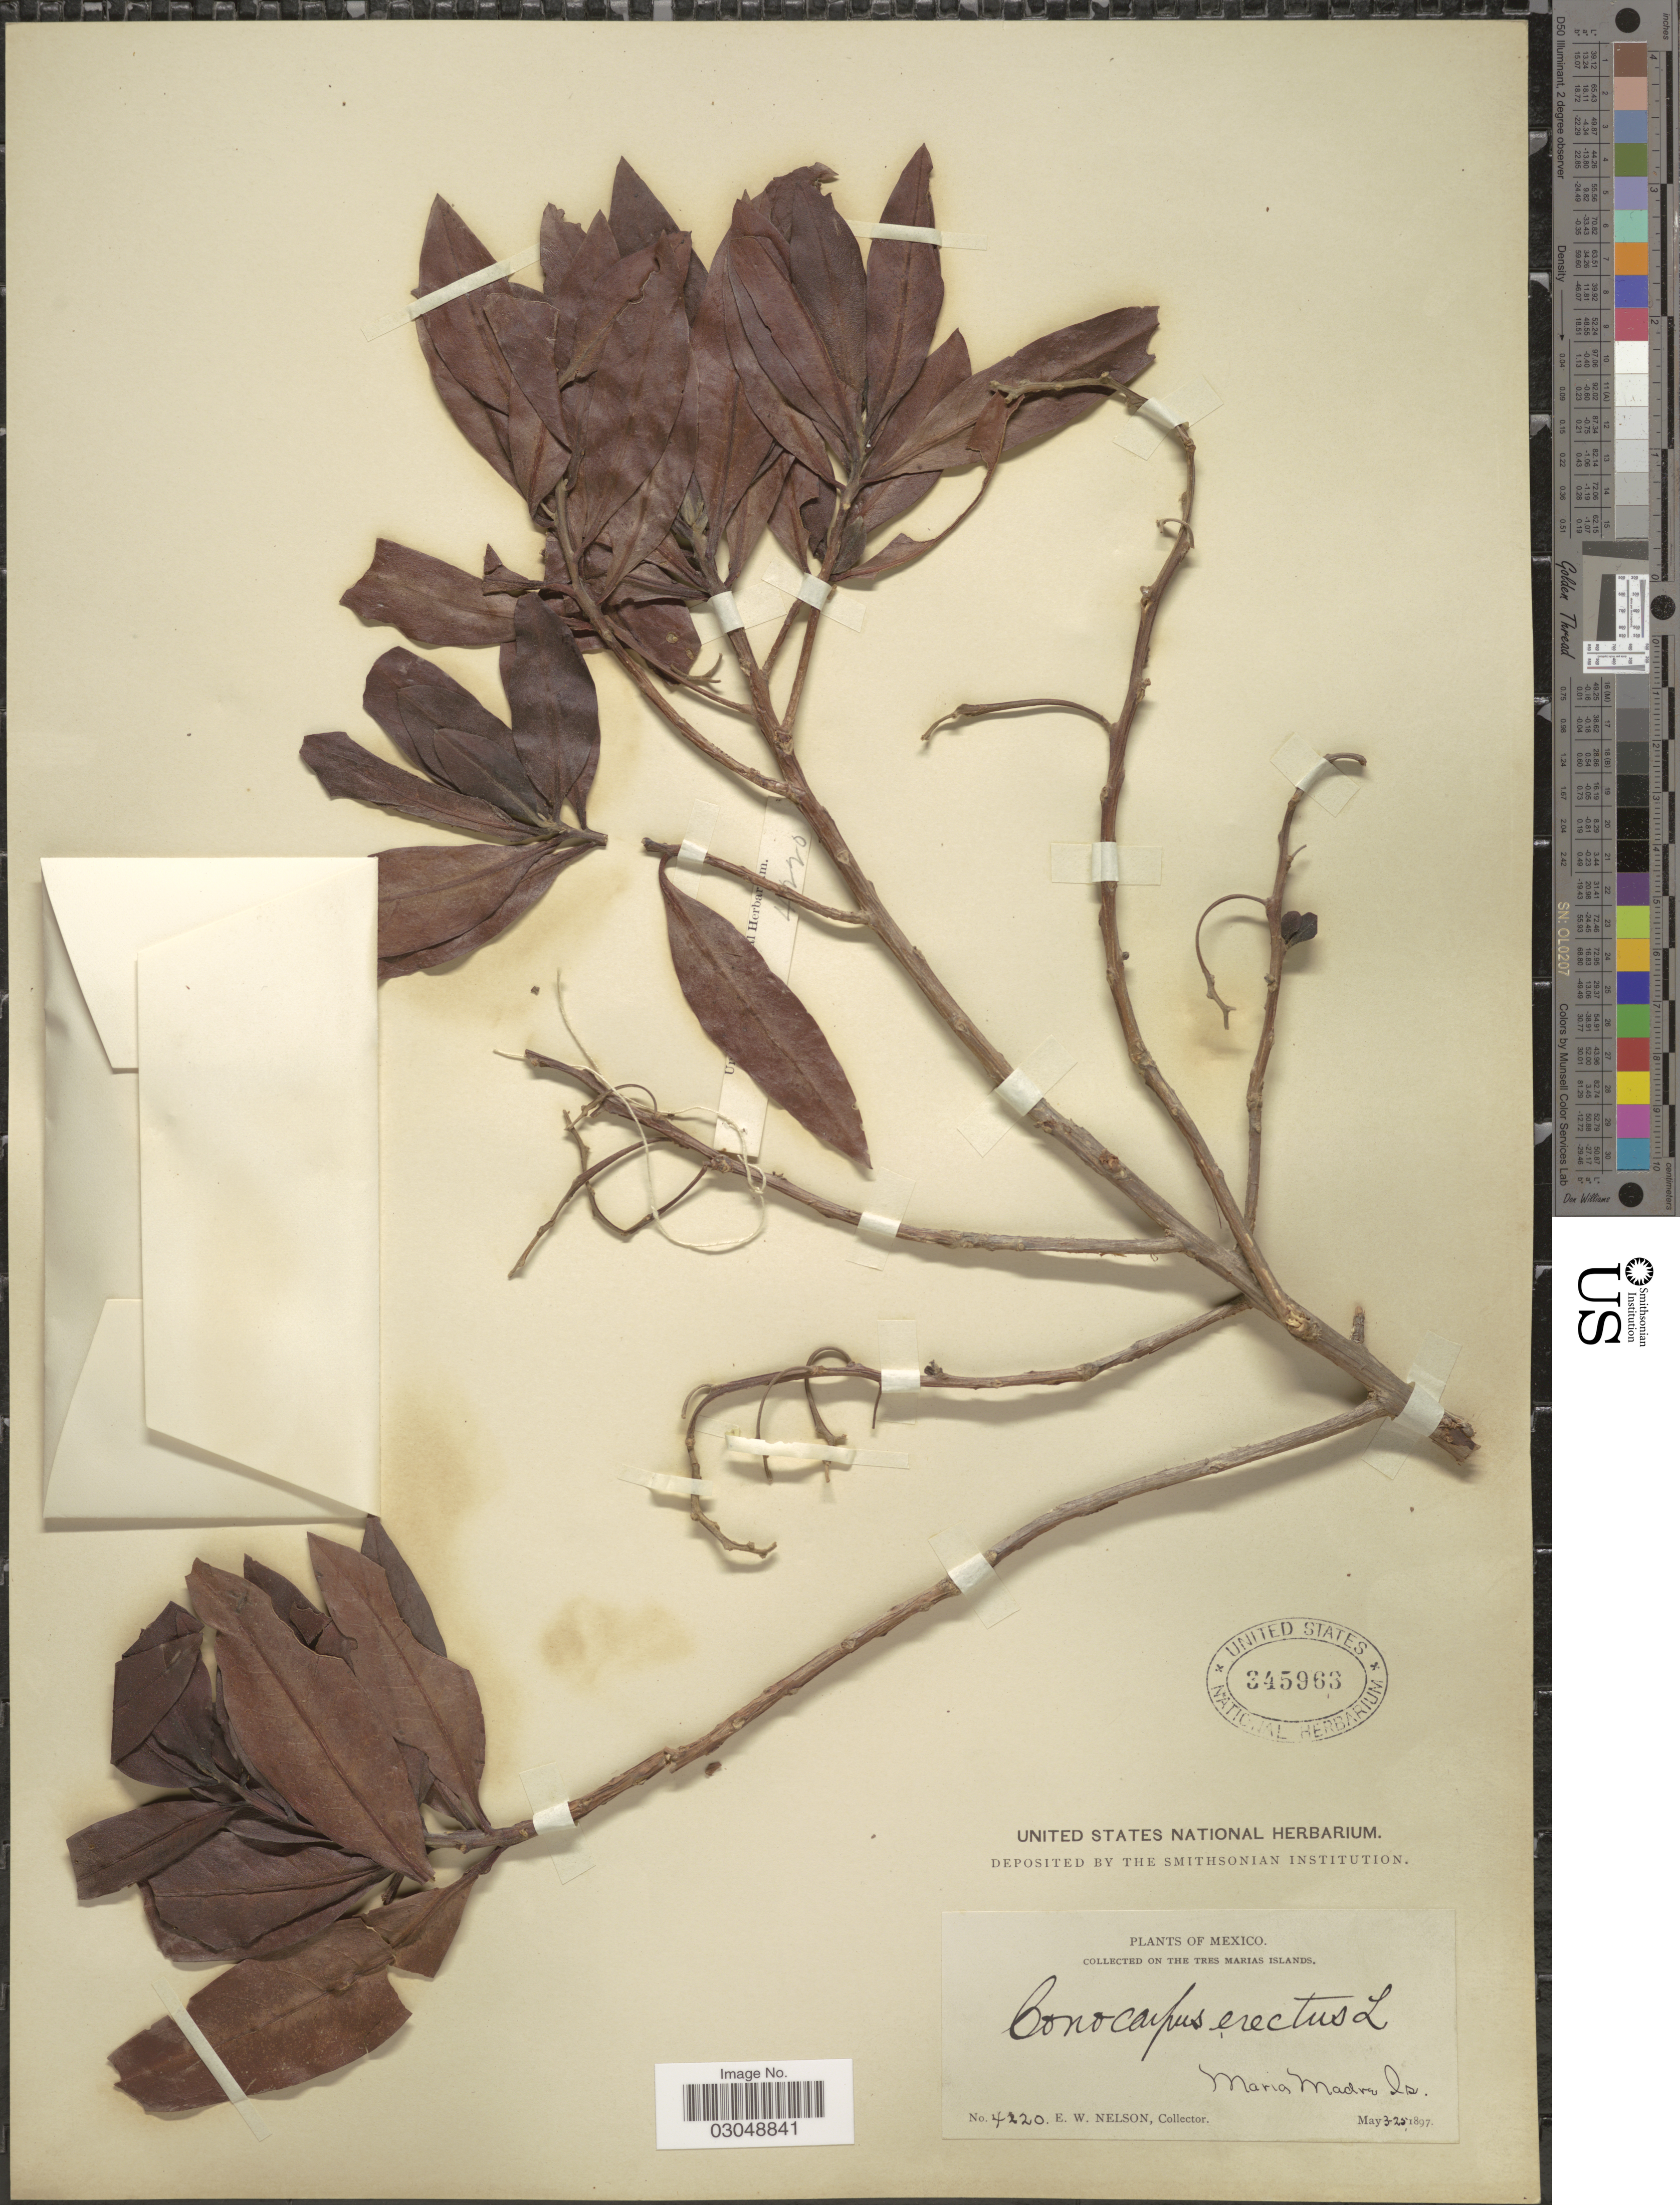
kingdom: Plantae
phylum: Tracheophyta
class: Magnoliopsida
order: Myrtales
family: Combretaceae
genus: Conocarpus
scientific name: Conocarpus erectus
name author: L.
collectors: E. W. Nelson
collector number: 4220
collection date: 1897-05-03/1897-05-25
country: Mexico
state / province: Nayarit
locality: Tres Marias Islands. Maria Madre Is.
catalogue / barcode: US 345963